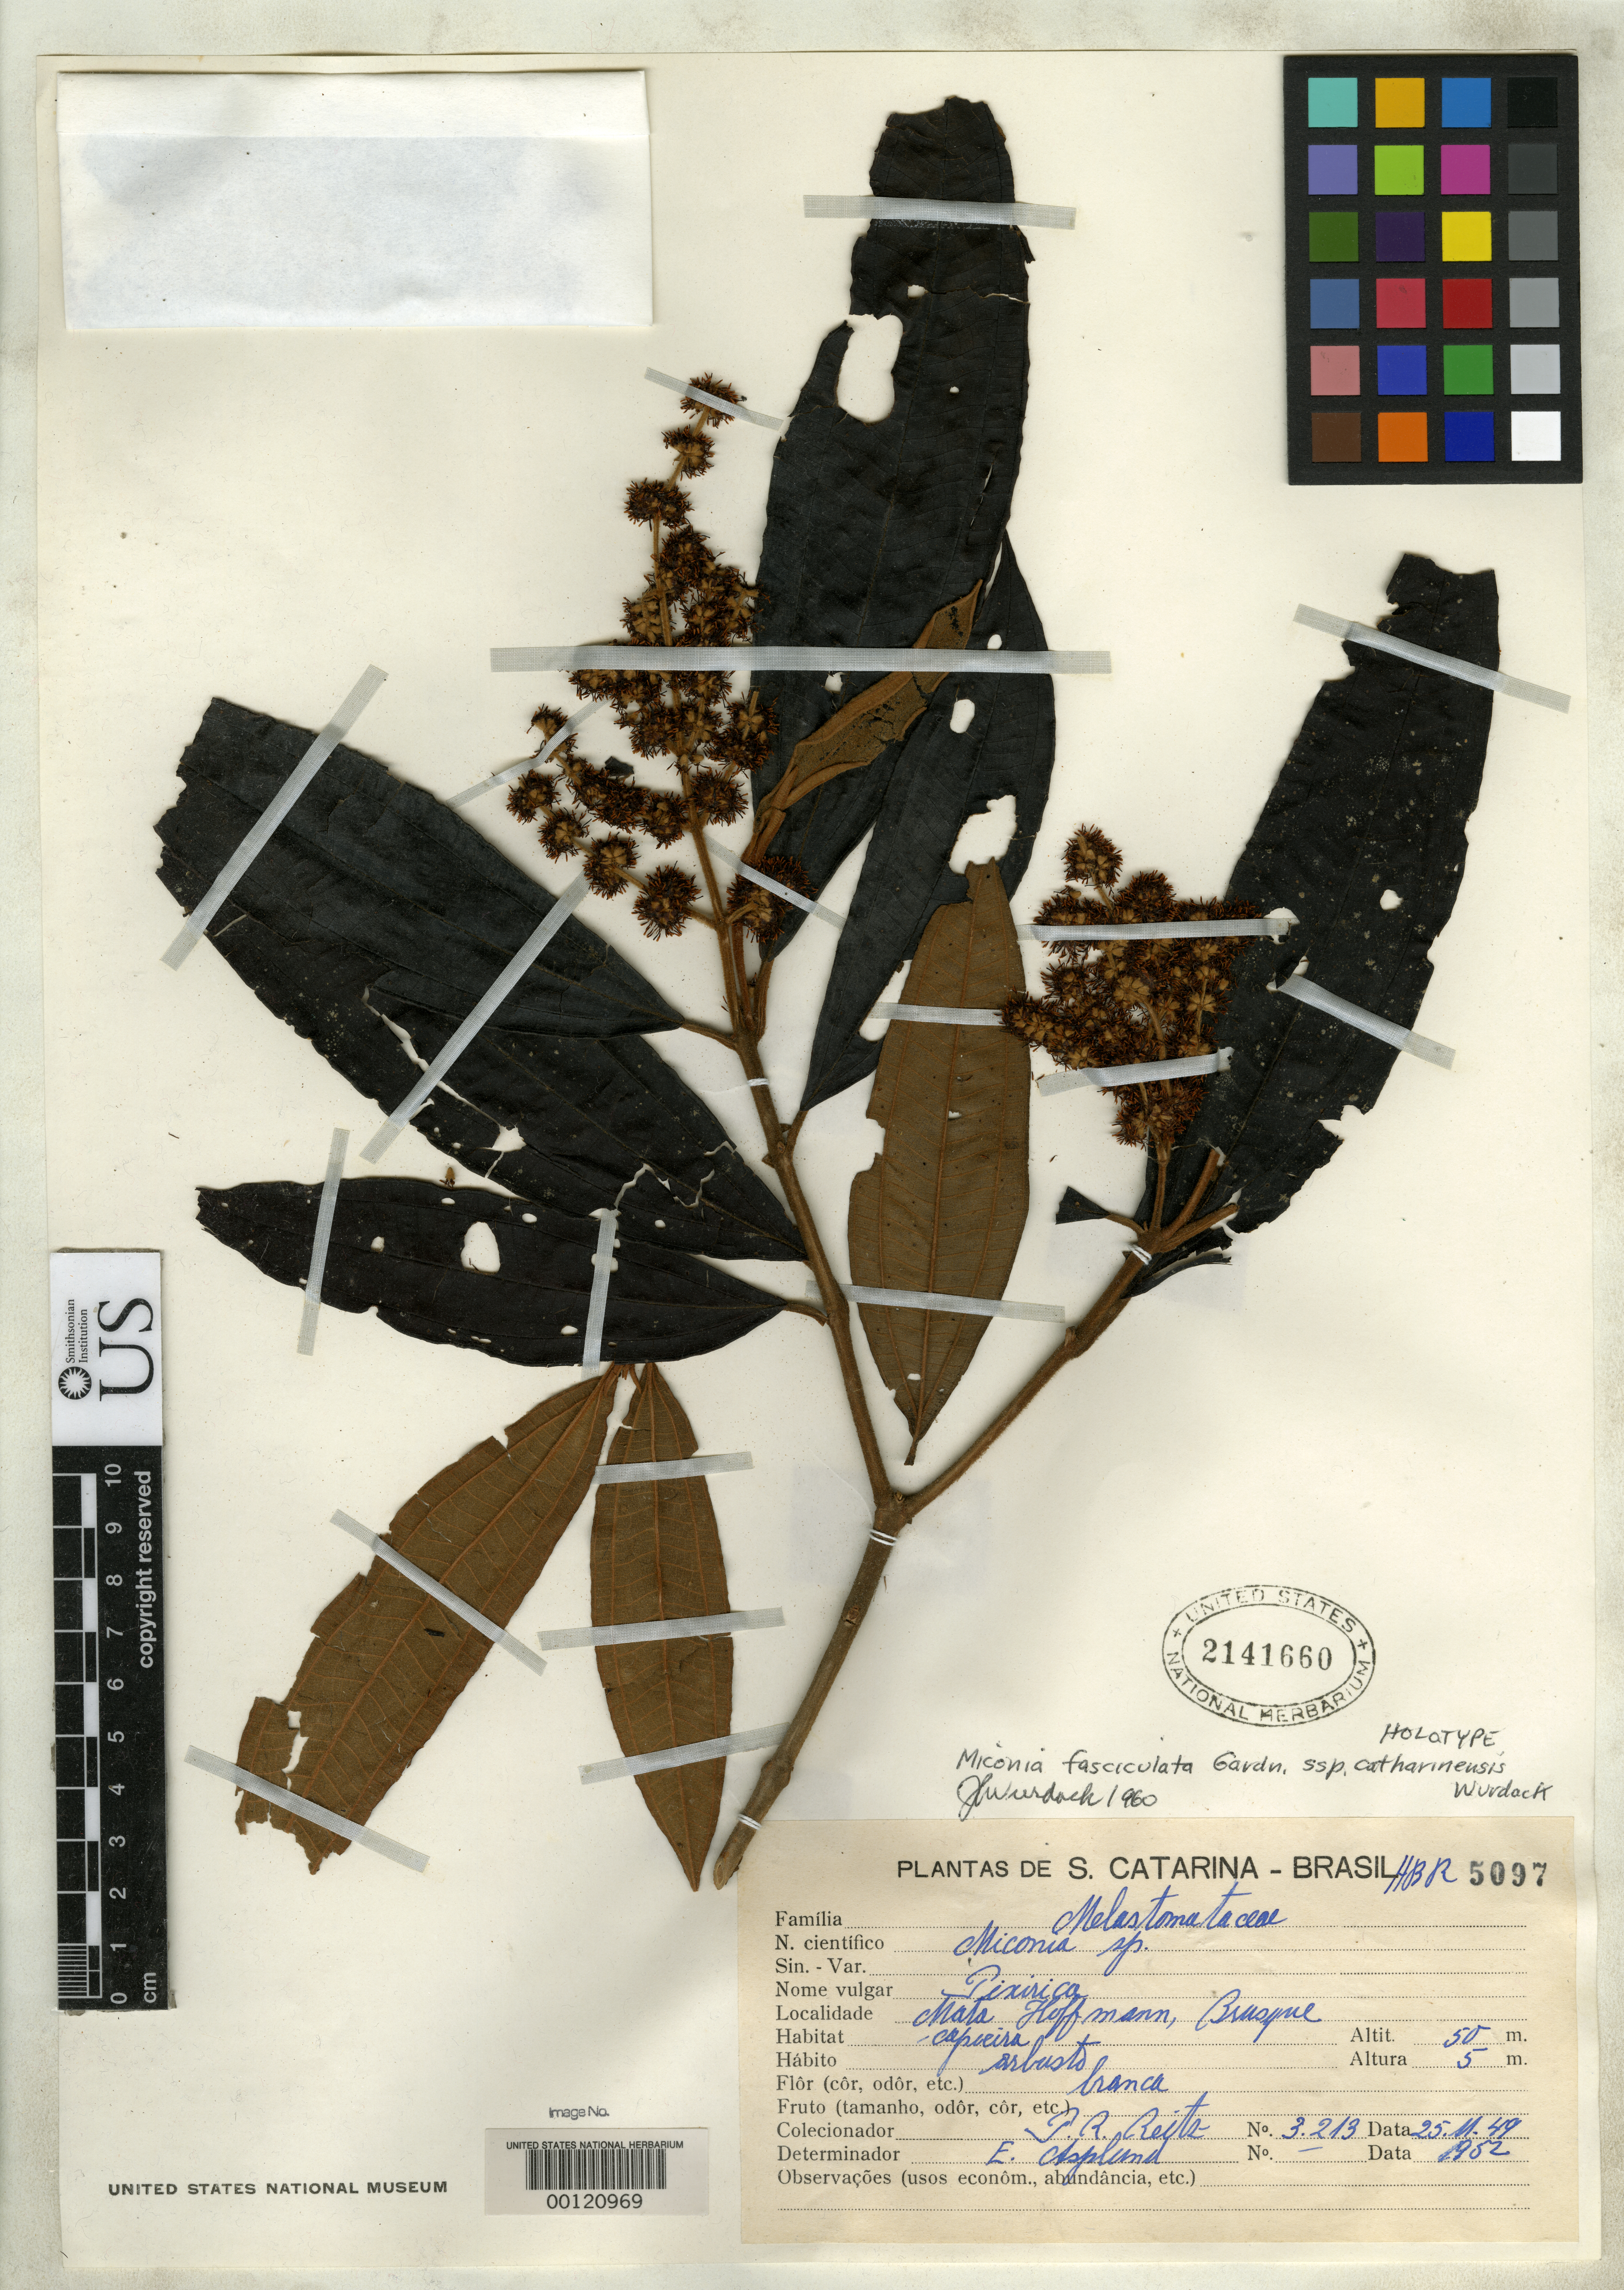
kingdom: Plantae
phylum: Tracheophyta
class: Magnoliopsida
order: Myrtales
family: Melastomataceae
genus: Miconia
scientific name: Miconia fasciculata subsp. catharinensis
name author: Wurdack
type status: Holotype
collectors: R. Reitz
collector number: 3213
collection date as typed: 25 Nov 1949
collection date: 1949-11-25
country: Brazil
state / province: Santa Catarina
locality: Brusque.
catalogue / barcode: US 2141660